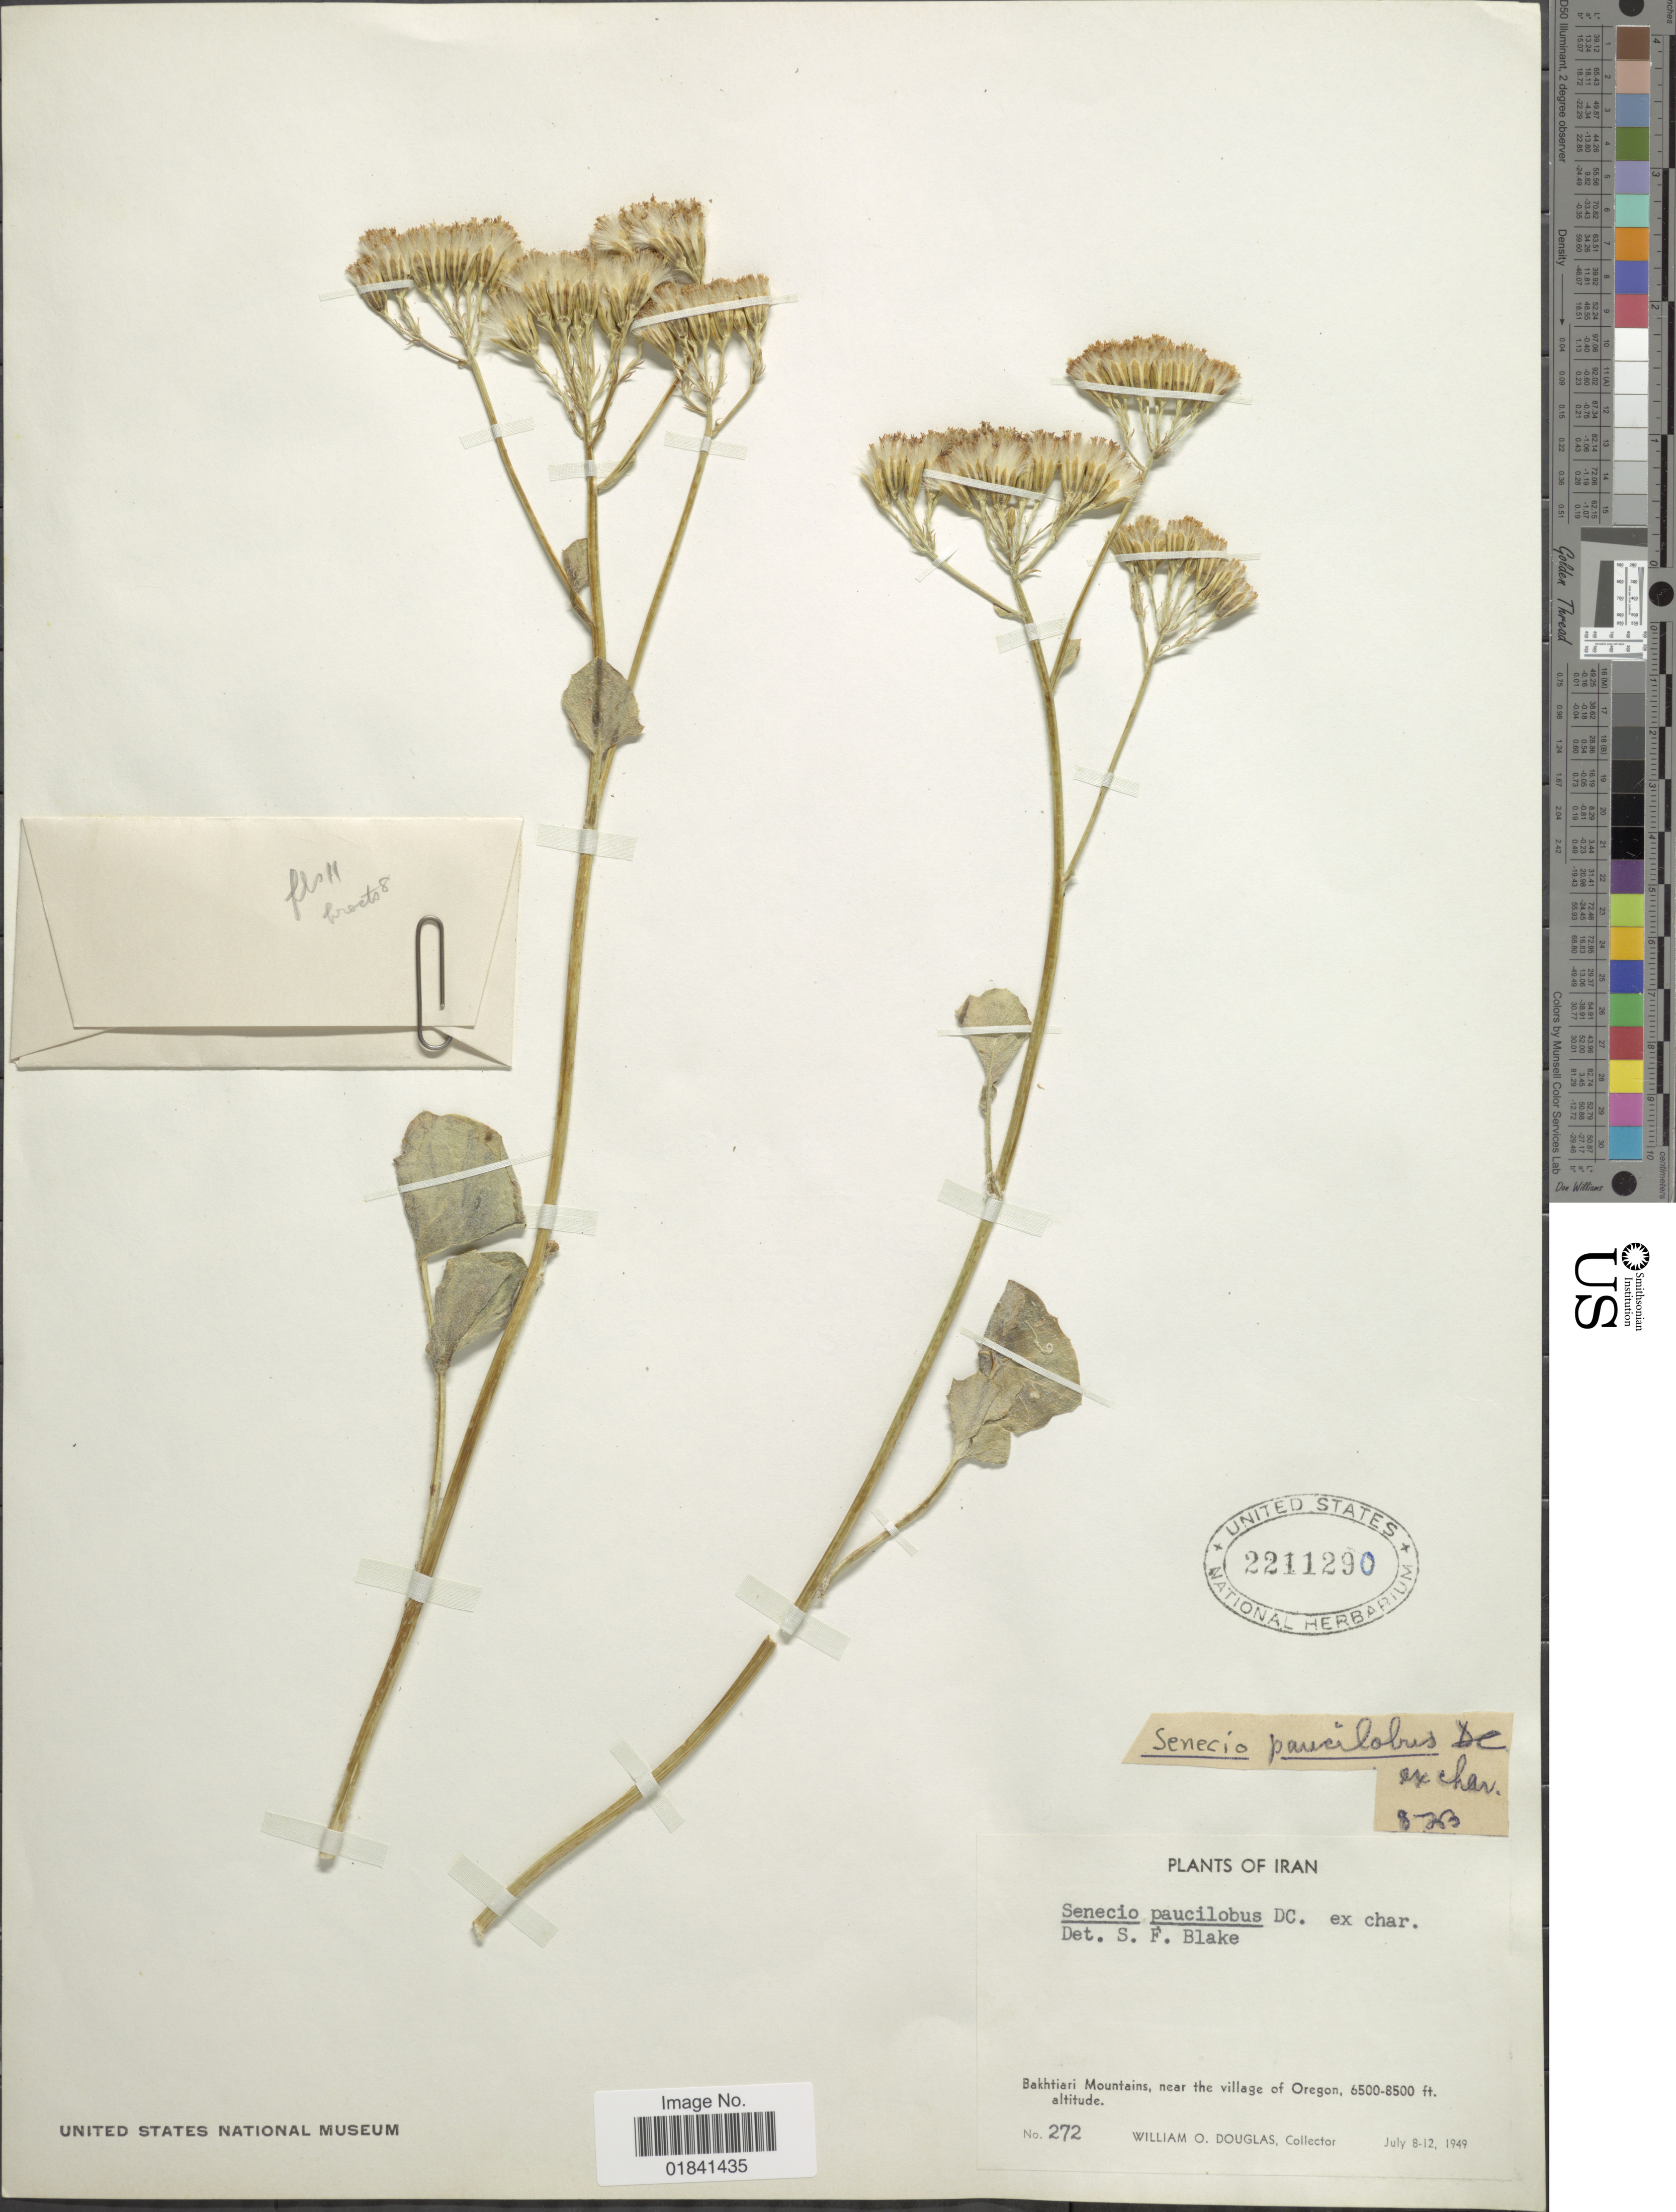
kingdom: Plantae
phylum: Tracheophyta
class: Magnoliopsida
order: Asterales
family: Asteraceae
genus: Senecio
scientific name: Senecio paucilobus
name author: DC.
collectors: W. Douglas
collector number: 272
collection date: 1949-07-08/1949-07-12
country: Iran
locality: Bakhtiari Mountains, near the village of Oregon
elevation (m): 1981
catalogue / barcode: US 2211290